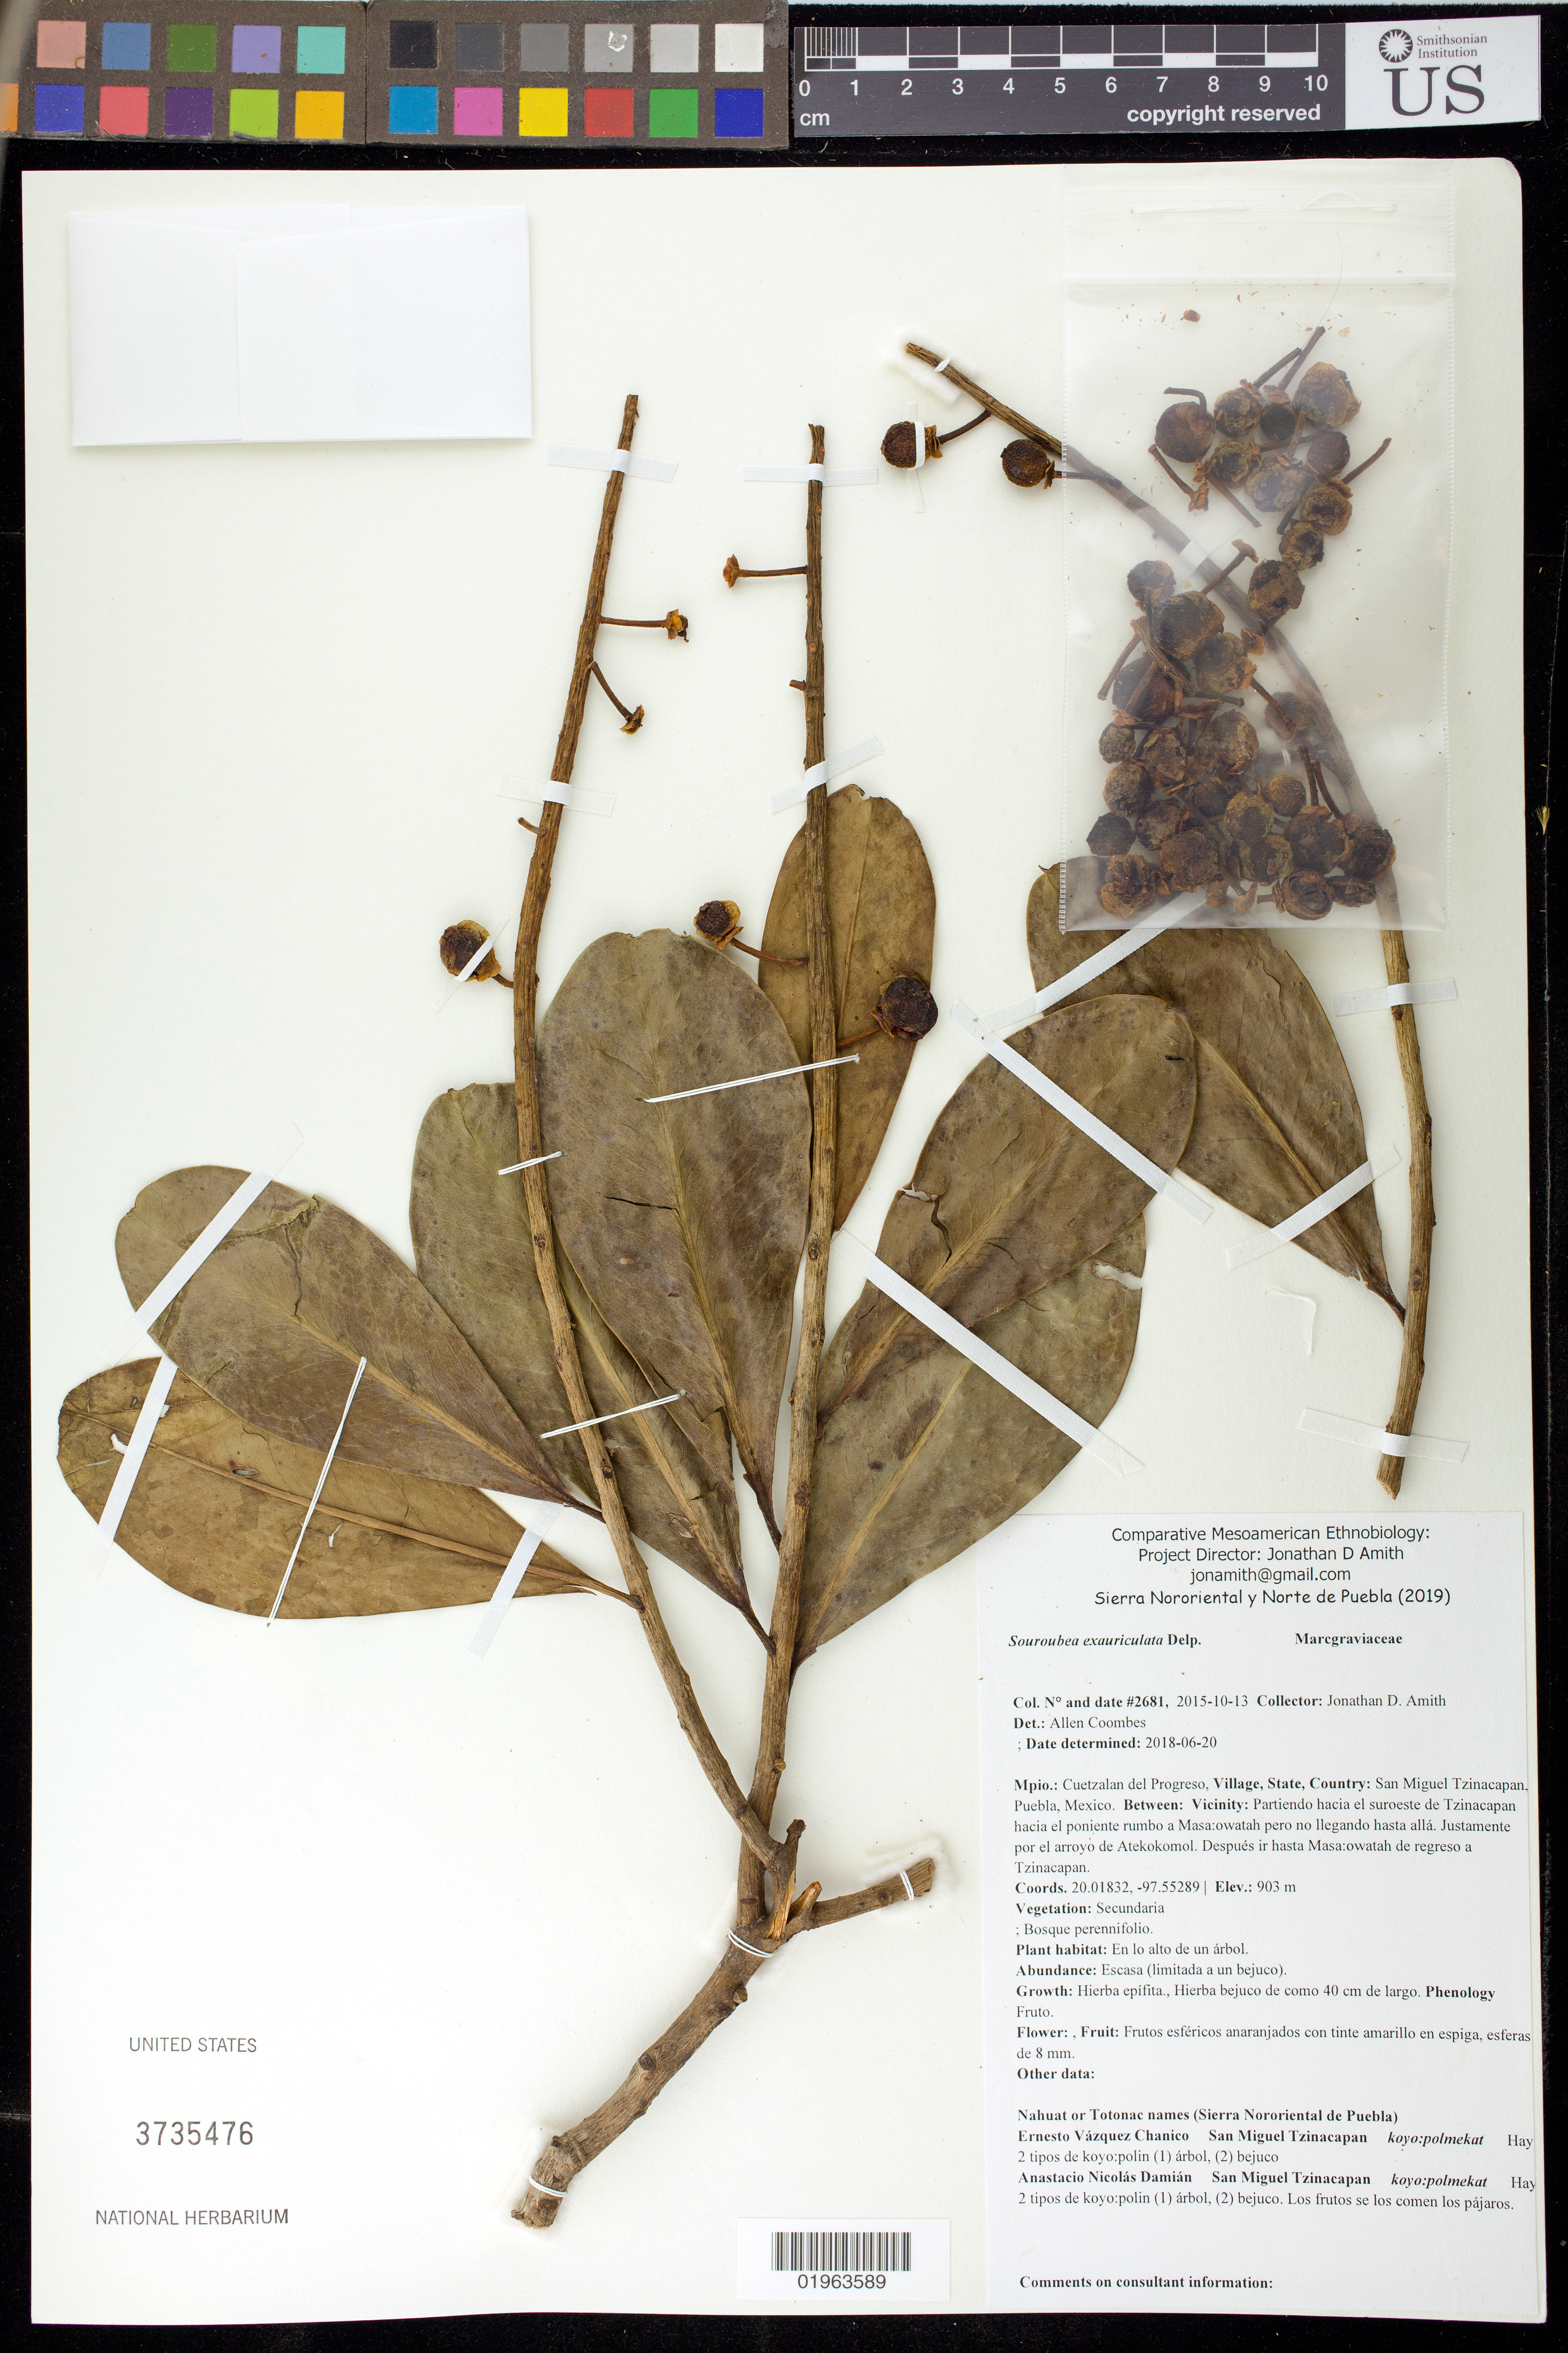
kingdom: Plantae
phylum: Tracheophyta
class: Magnoliopsida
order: Ericales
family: Marcgraviaceae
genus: Souroubea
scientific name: Souroubea exauriculata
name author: Delpino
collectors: J. D. Amith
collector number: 2681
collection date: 2015-10-13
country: Mexico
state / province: Puebla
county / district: Cuetzalan del Progreso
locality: San Miguel Tzinacapan, Partiendo hacia el suroecte de Tzinacapan hacia el poniente rumbo a Masa. Justamente por el arroyo de Atekokomol. Despues ir hasta Masa.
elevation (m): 903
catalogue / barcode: US 3735476